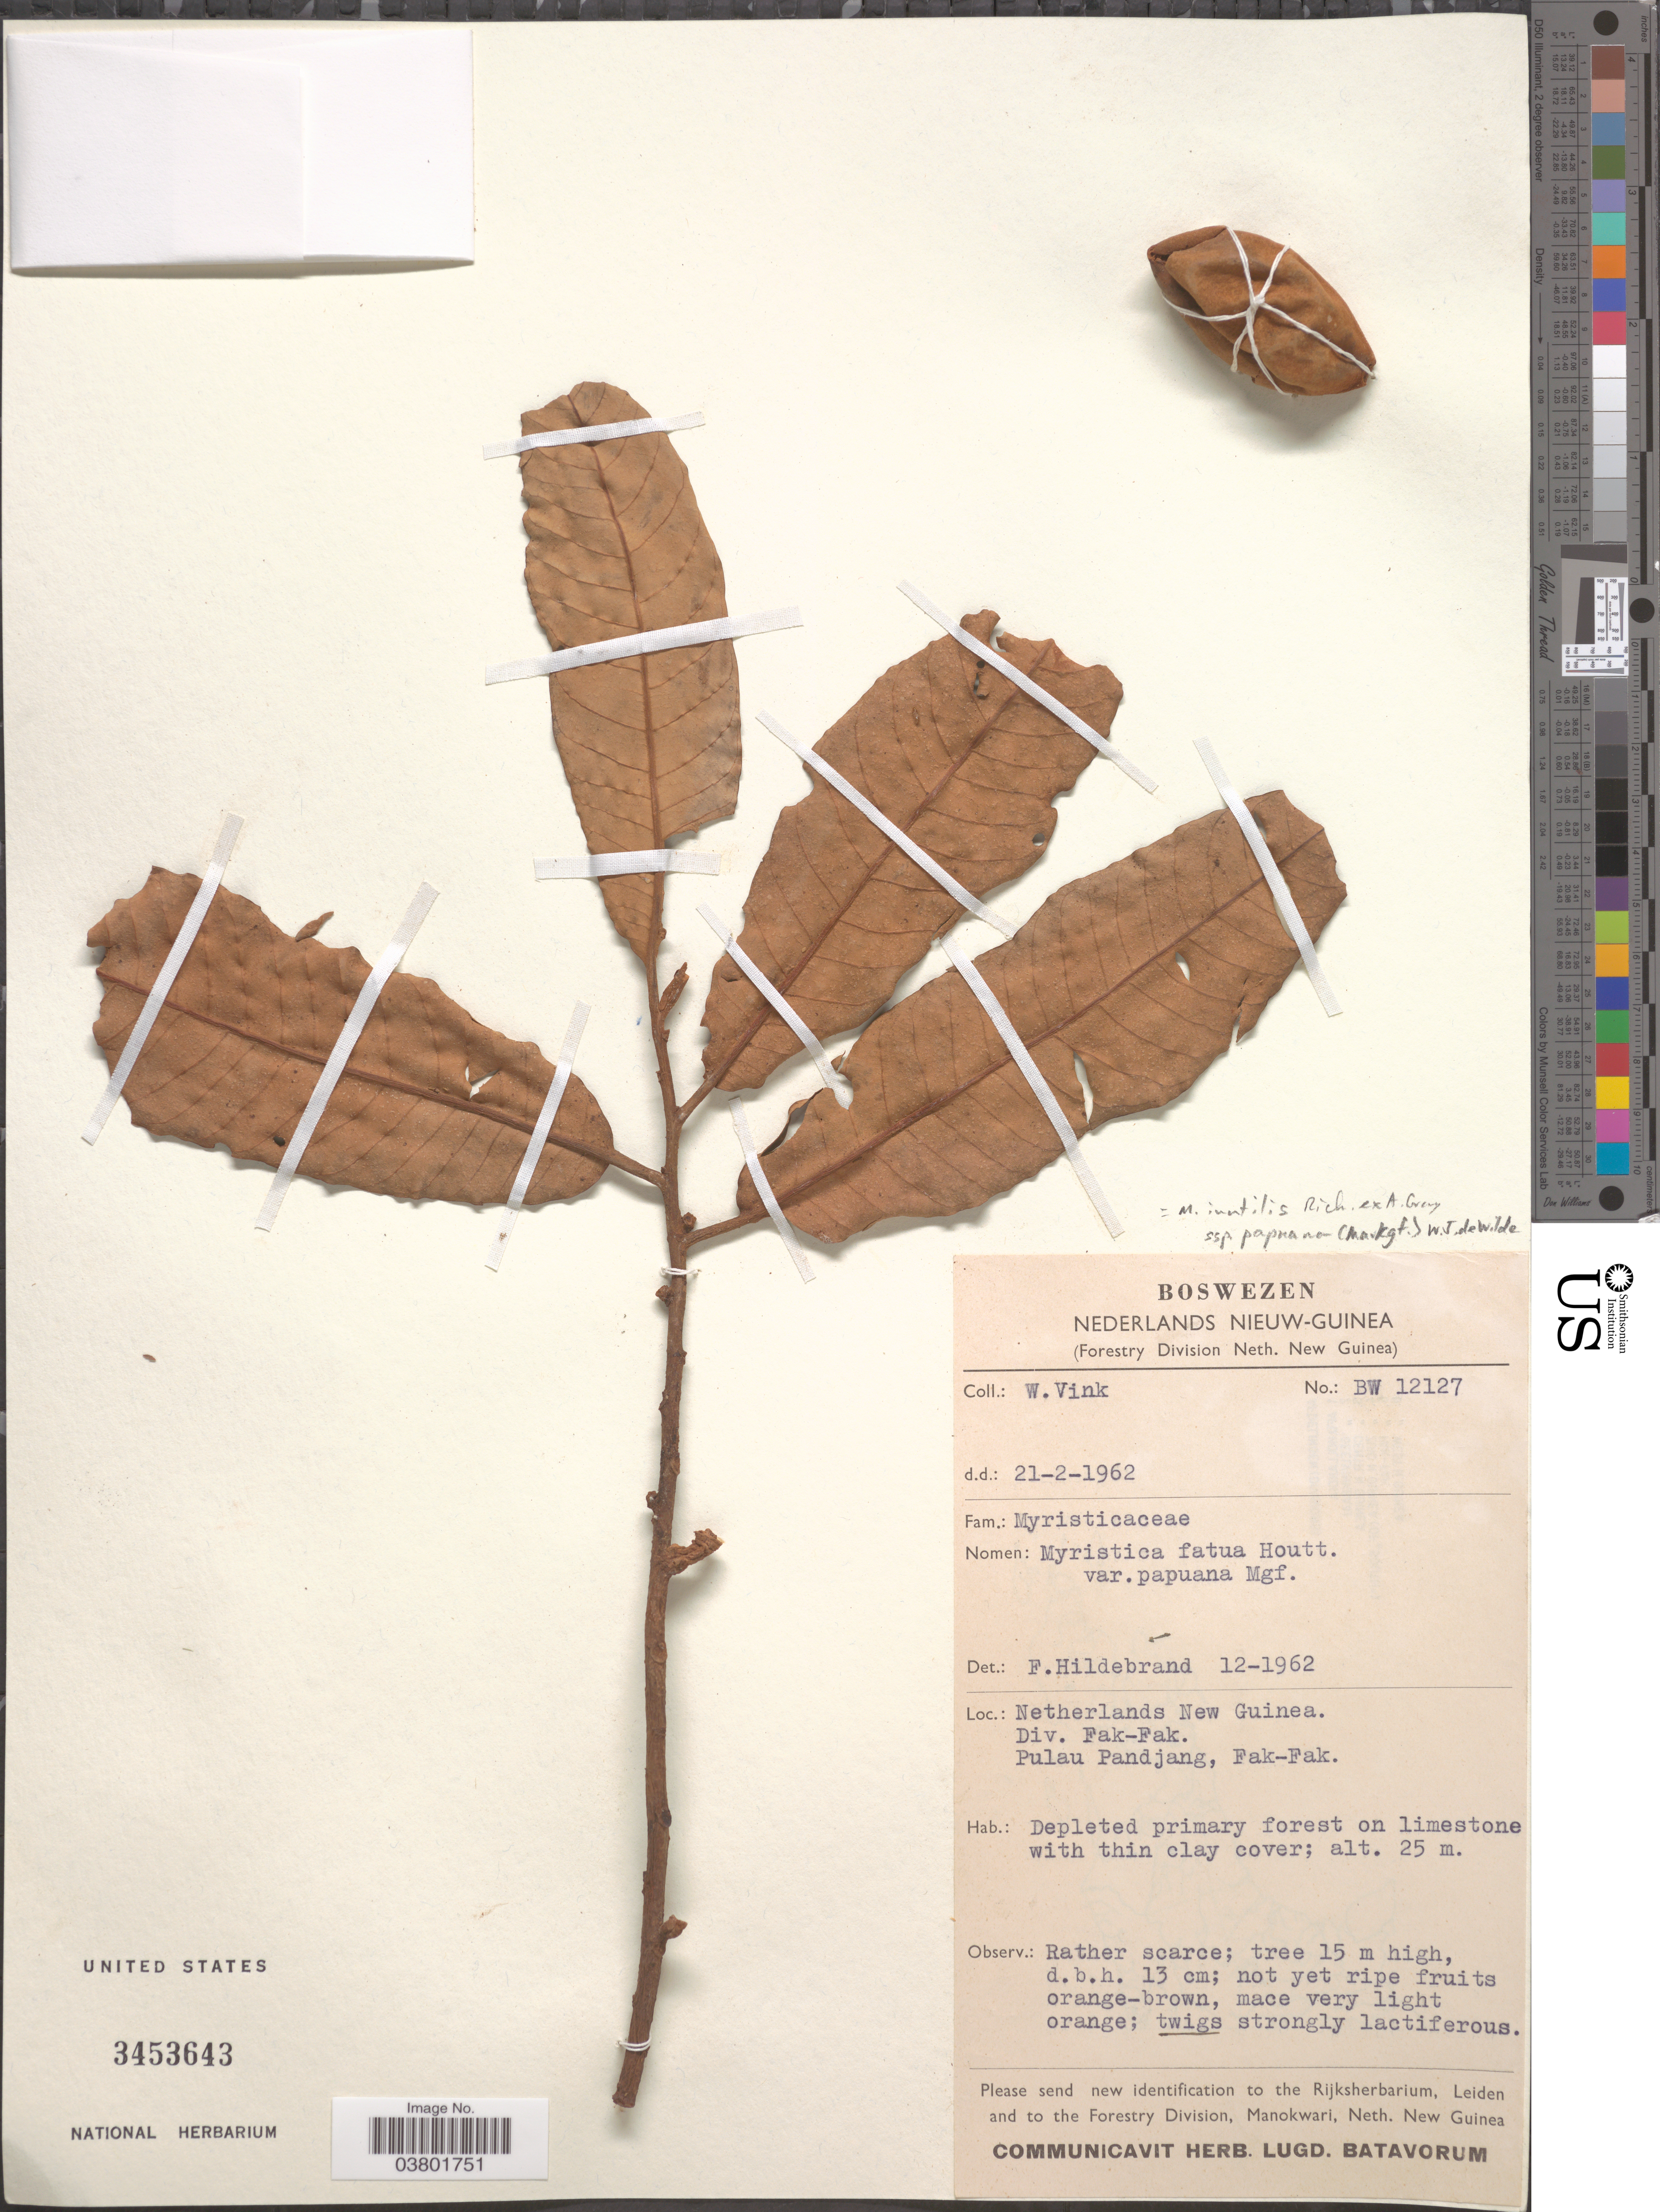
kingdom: Plantae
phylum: Tracheophyta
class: Magnoliopsida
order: Magnoliales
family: Myristicaceae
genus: Myristica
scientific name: Myristica fatua var. papuana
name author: Markgr.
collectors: W. Vink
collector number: BW12127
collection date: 1962-02-21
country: Indonesia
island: New Guinea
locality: Netherlands New Guinea. Div. Fak-Fak. Pulau Pandjang, Fak-Fak.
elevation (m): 25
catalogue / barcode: US 3453643